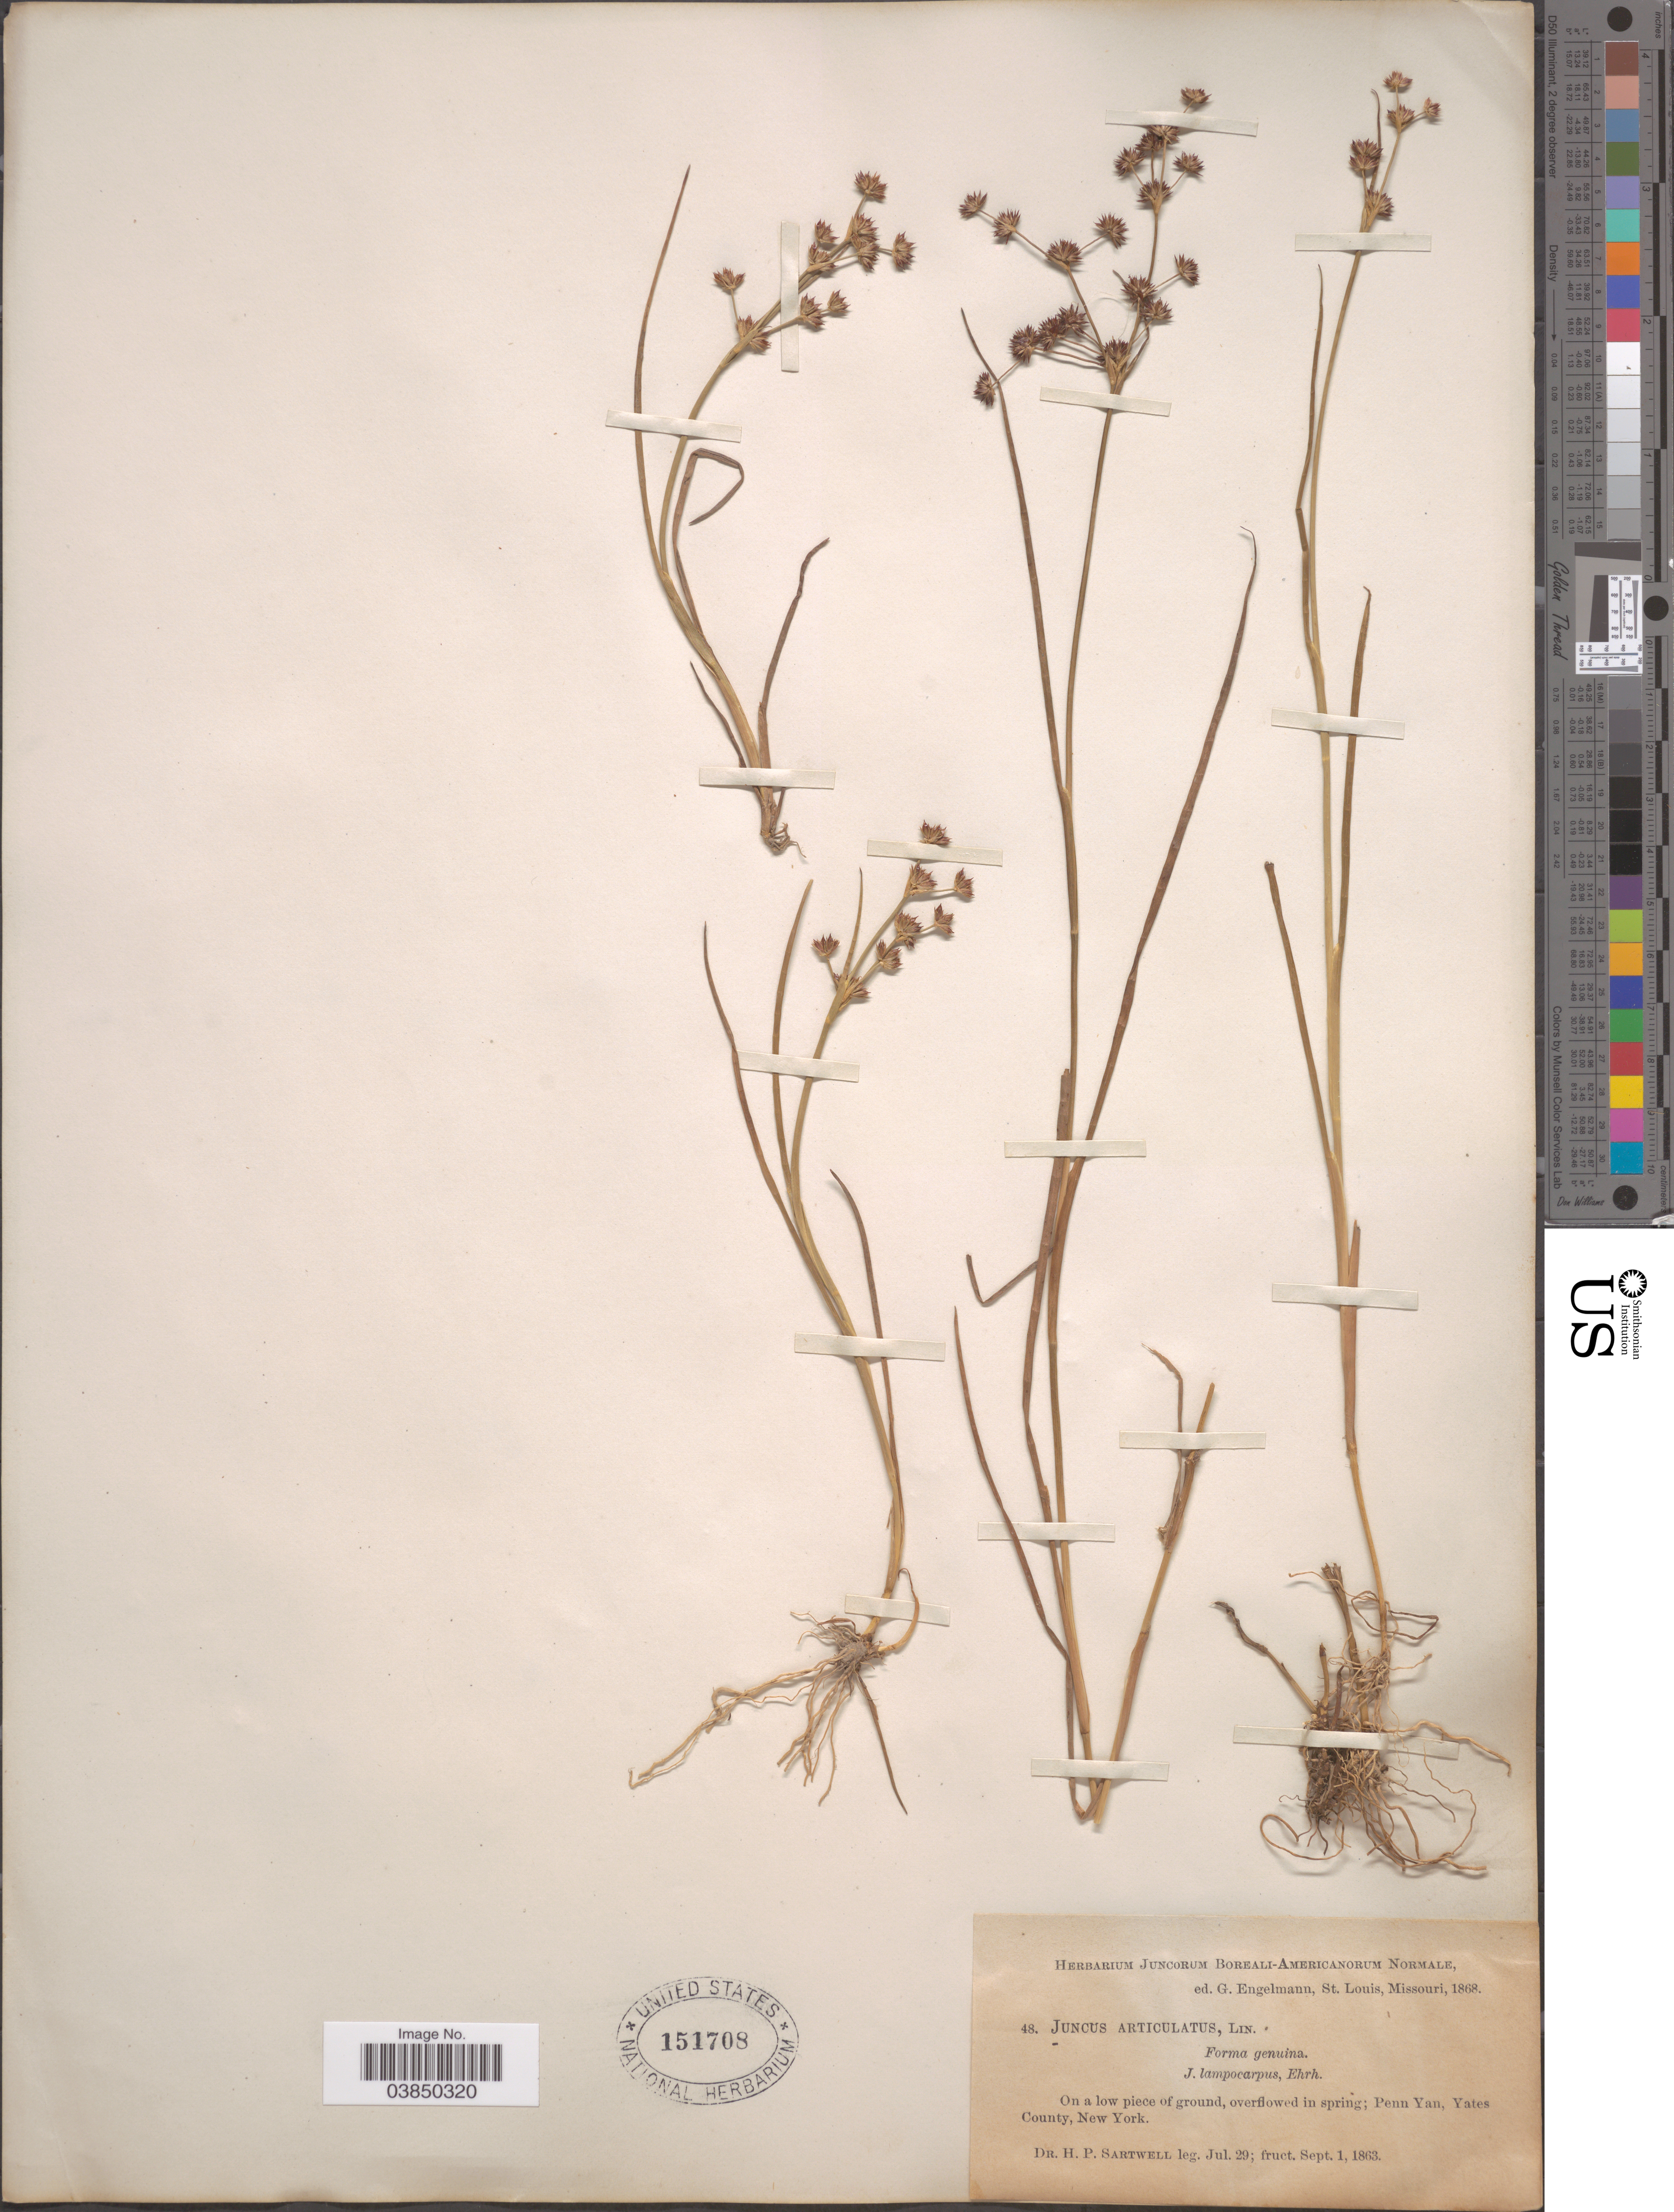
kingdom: Plantae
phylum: Tracheophyta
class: Liliopsida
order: Poales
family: Juncaceae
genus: Juncus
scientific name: Juncus articulatus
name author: L.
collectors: H. P. Sartwell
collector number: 48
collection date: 1863-07-29/1863-09-01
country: United States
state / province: New York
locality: Penn Yan, Yates County.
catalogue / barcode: US 151708